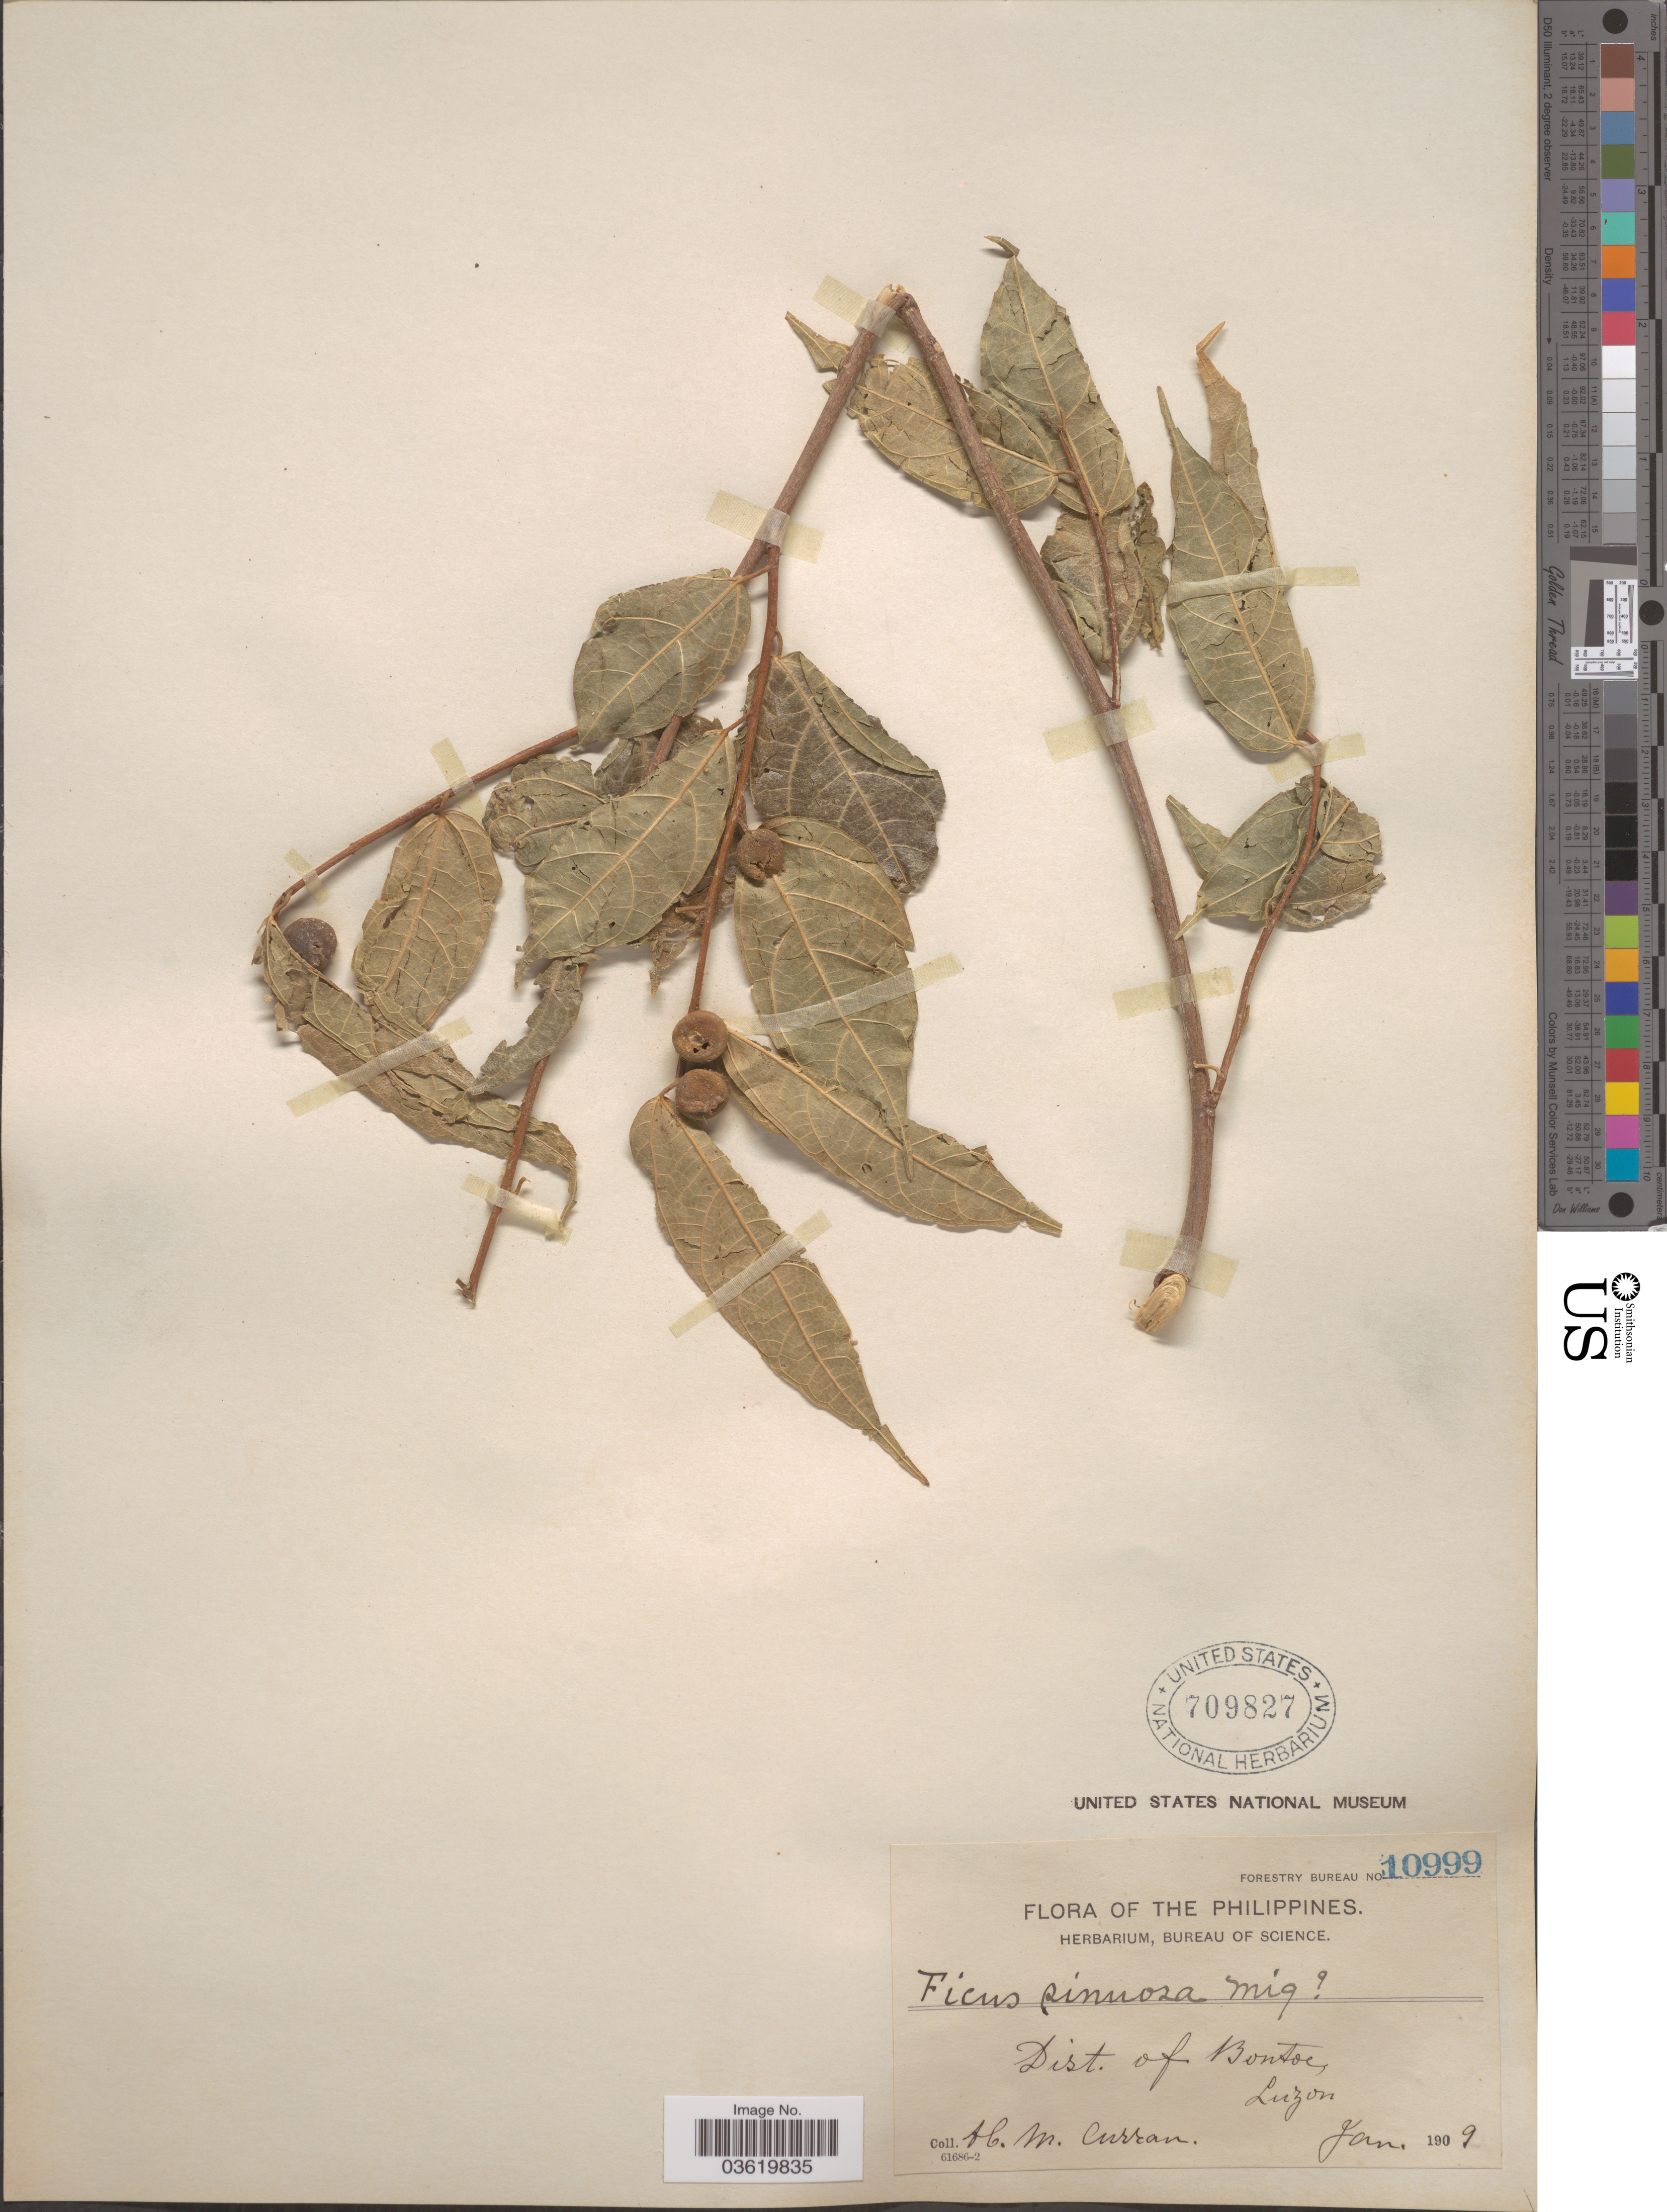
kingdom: Plantae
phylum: Tracheophyta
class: Magnoliopsida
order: Rosales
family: Moraceae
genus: Ficus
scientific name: Ficus ulmifolia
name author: Lam.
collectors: H. M. Curran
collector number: Forestry Bureau 10999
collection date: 1909-01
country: Philippines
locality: Dist. of Bontoc, Luzon.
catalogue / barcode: US 709827